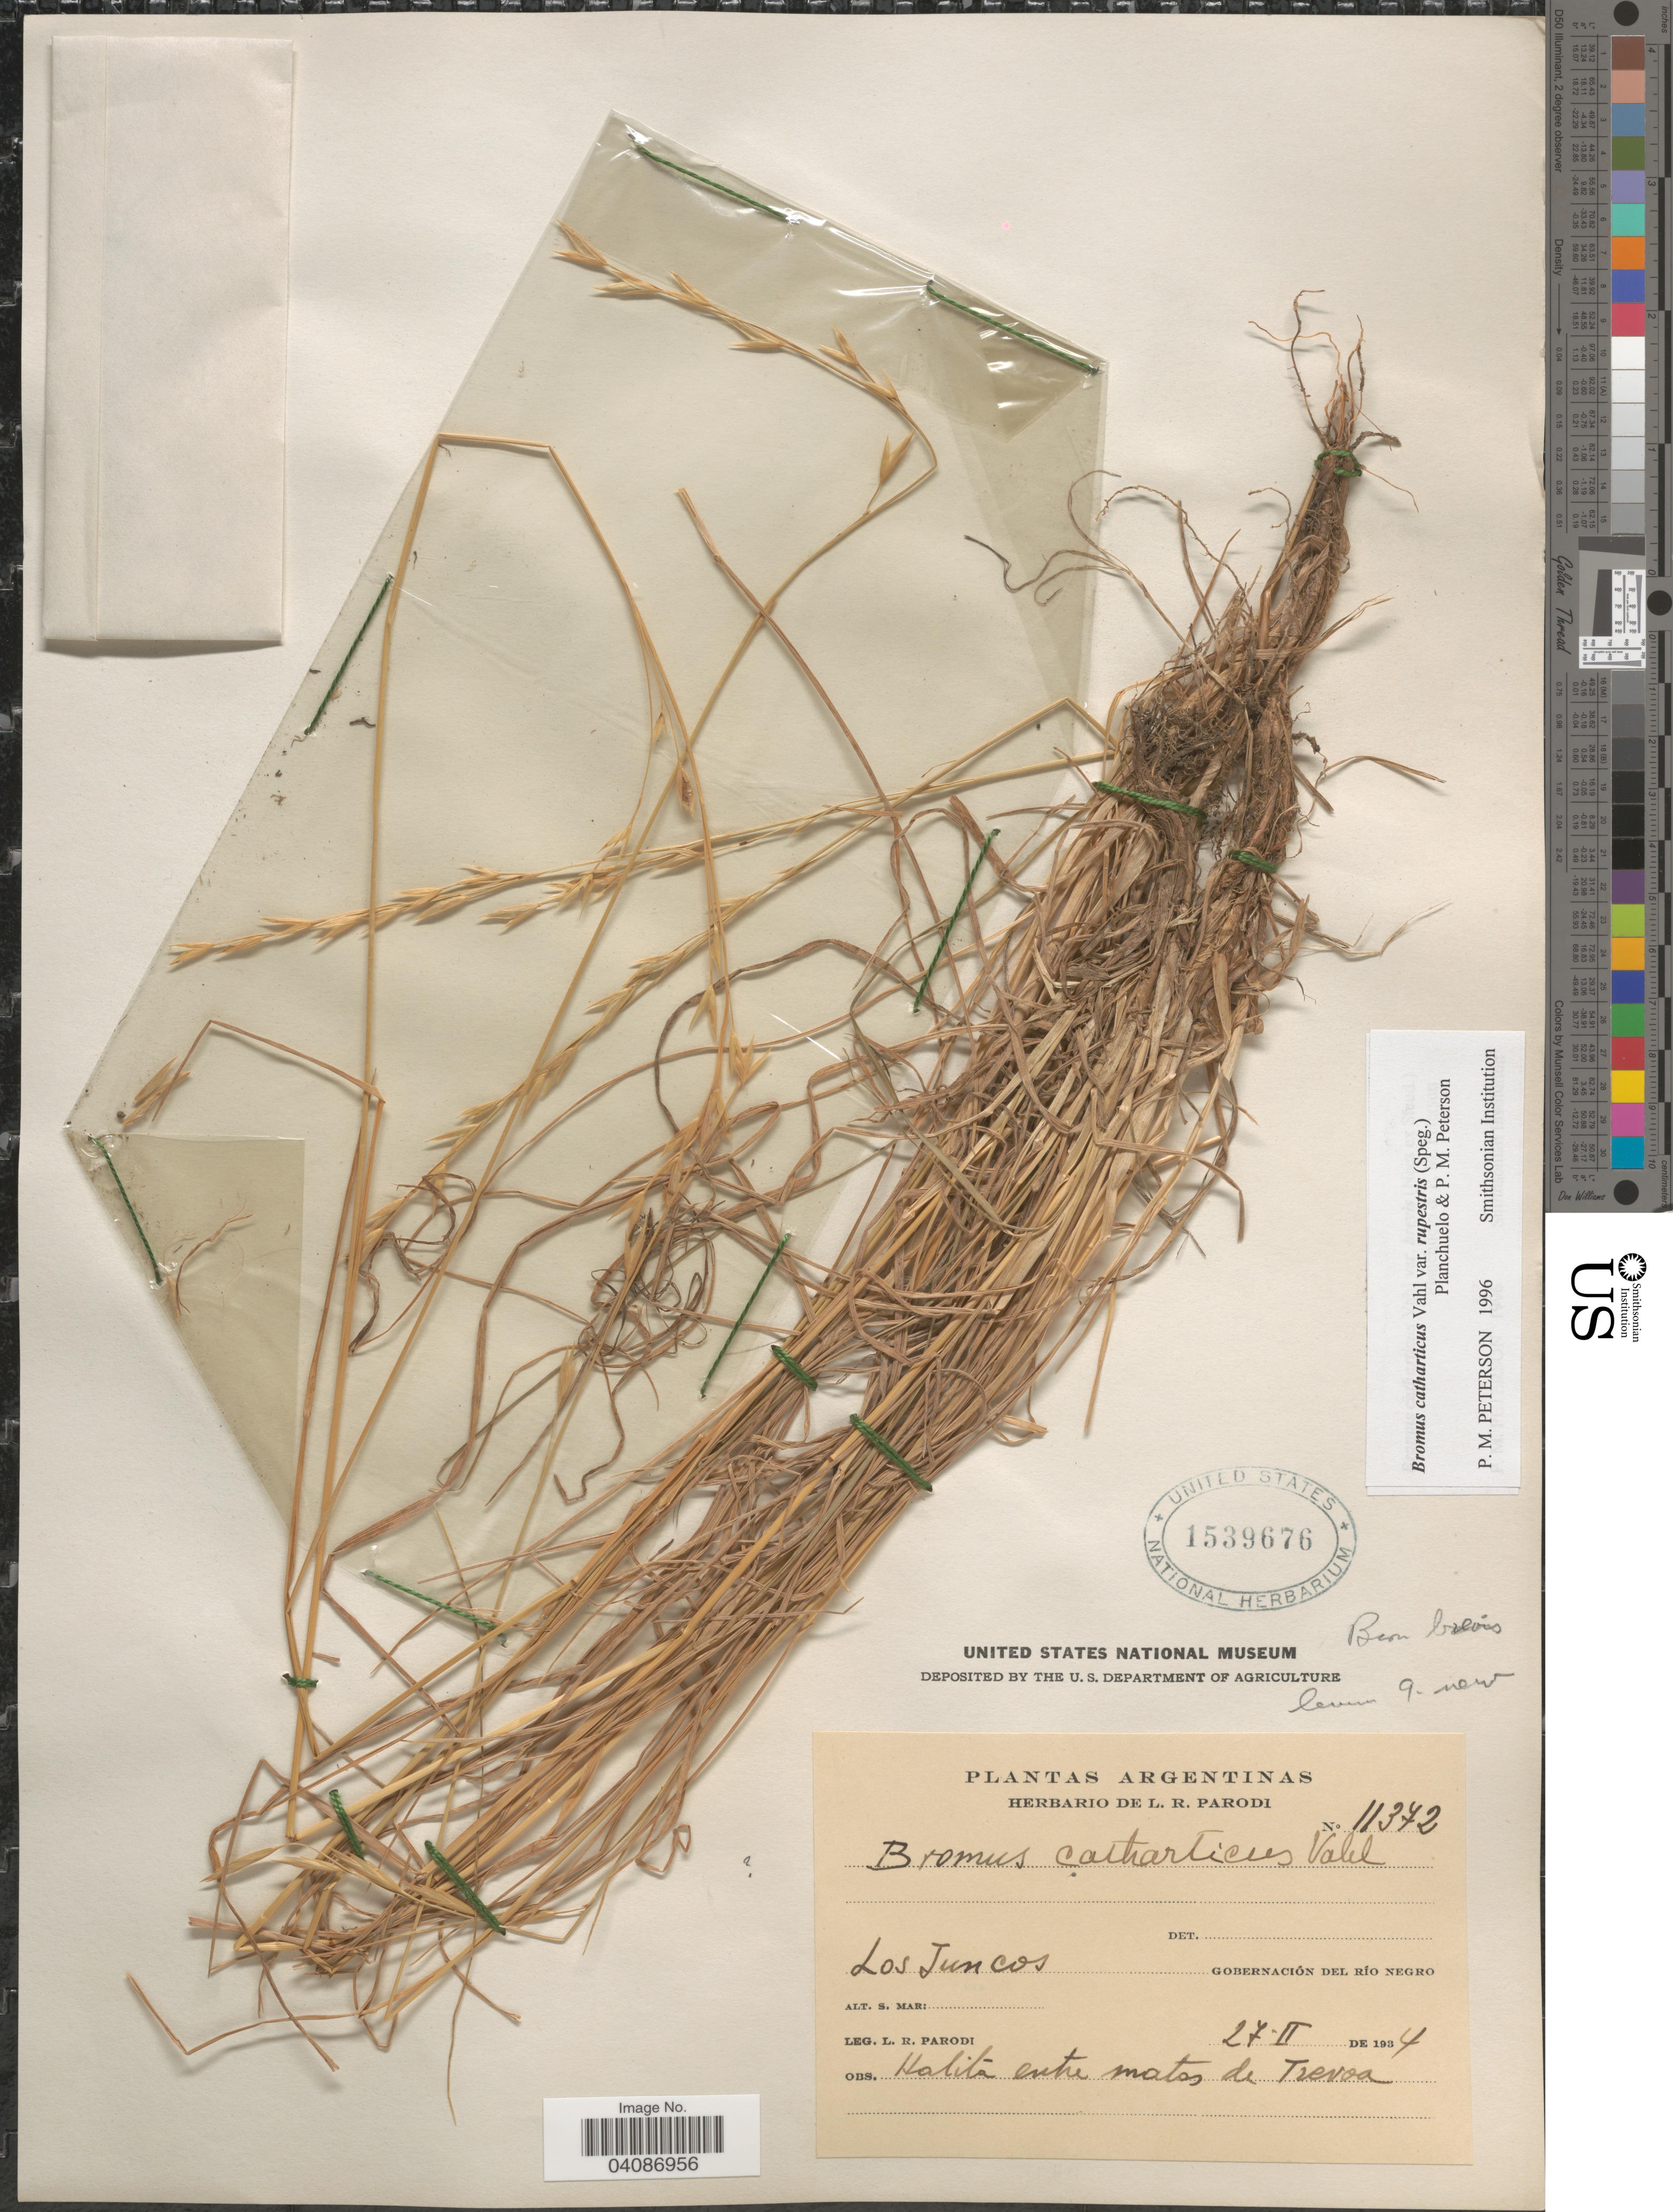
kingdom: Plantae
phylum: Tracheophyta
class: Liliopsida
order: Poales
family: Poaceae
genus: Bromus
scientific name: Bromus cebadilla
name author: Steud.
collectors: L. R. Parodi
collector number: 11372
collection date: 1934-02-27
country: Puerto Rico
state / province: Juncos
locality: Los Juncos. Gobernacón Del Río Negro.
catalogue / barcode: US 1539676